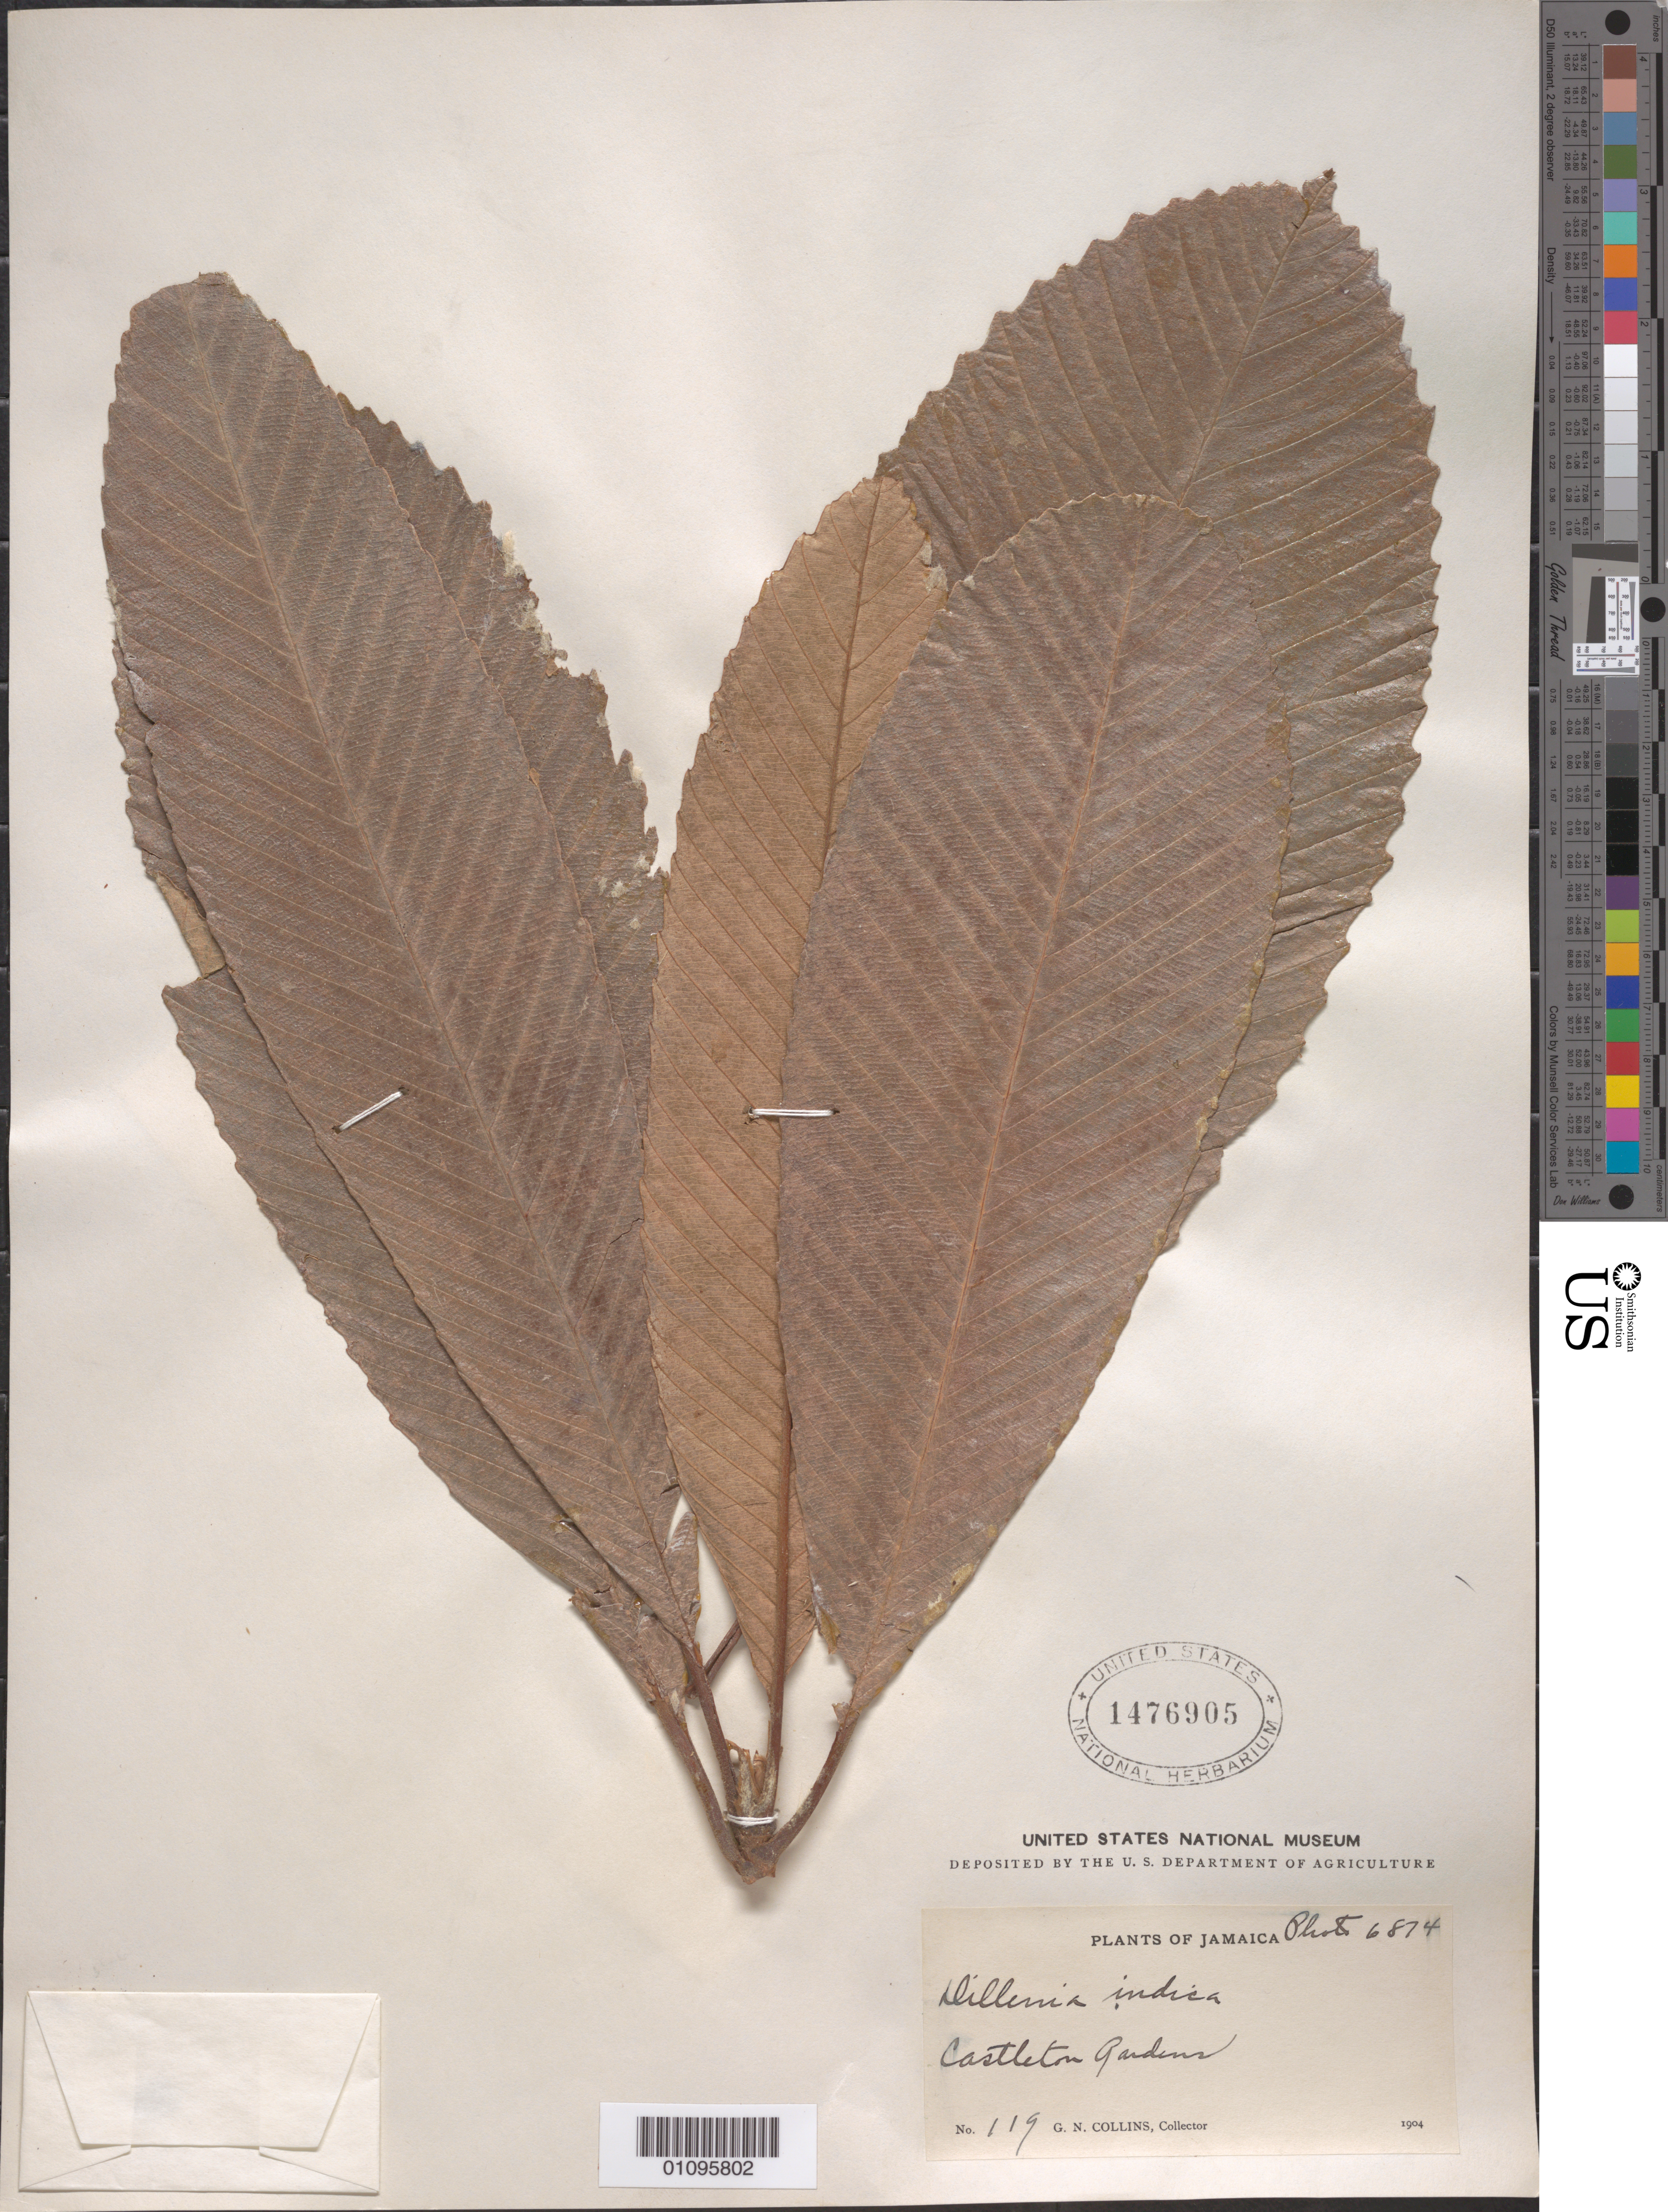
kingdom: Plantae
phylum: Tracheophyta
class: Magnoliopsida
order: Dilleniales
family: Dilleniaceae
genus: Dillenia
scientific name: Dillenia indica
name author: L.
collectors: G. Collins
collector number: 119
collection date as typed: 1904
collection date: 1904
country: Jamaica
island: Jamaica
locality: Castleton Gardens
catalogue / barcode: US 1476905